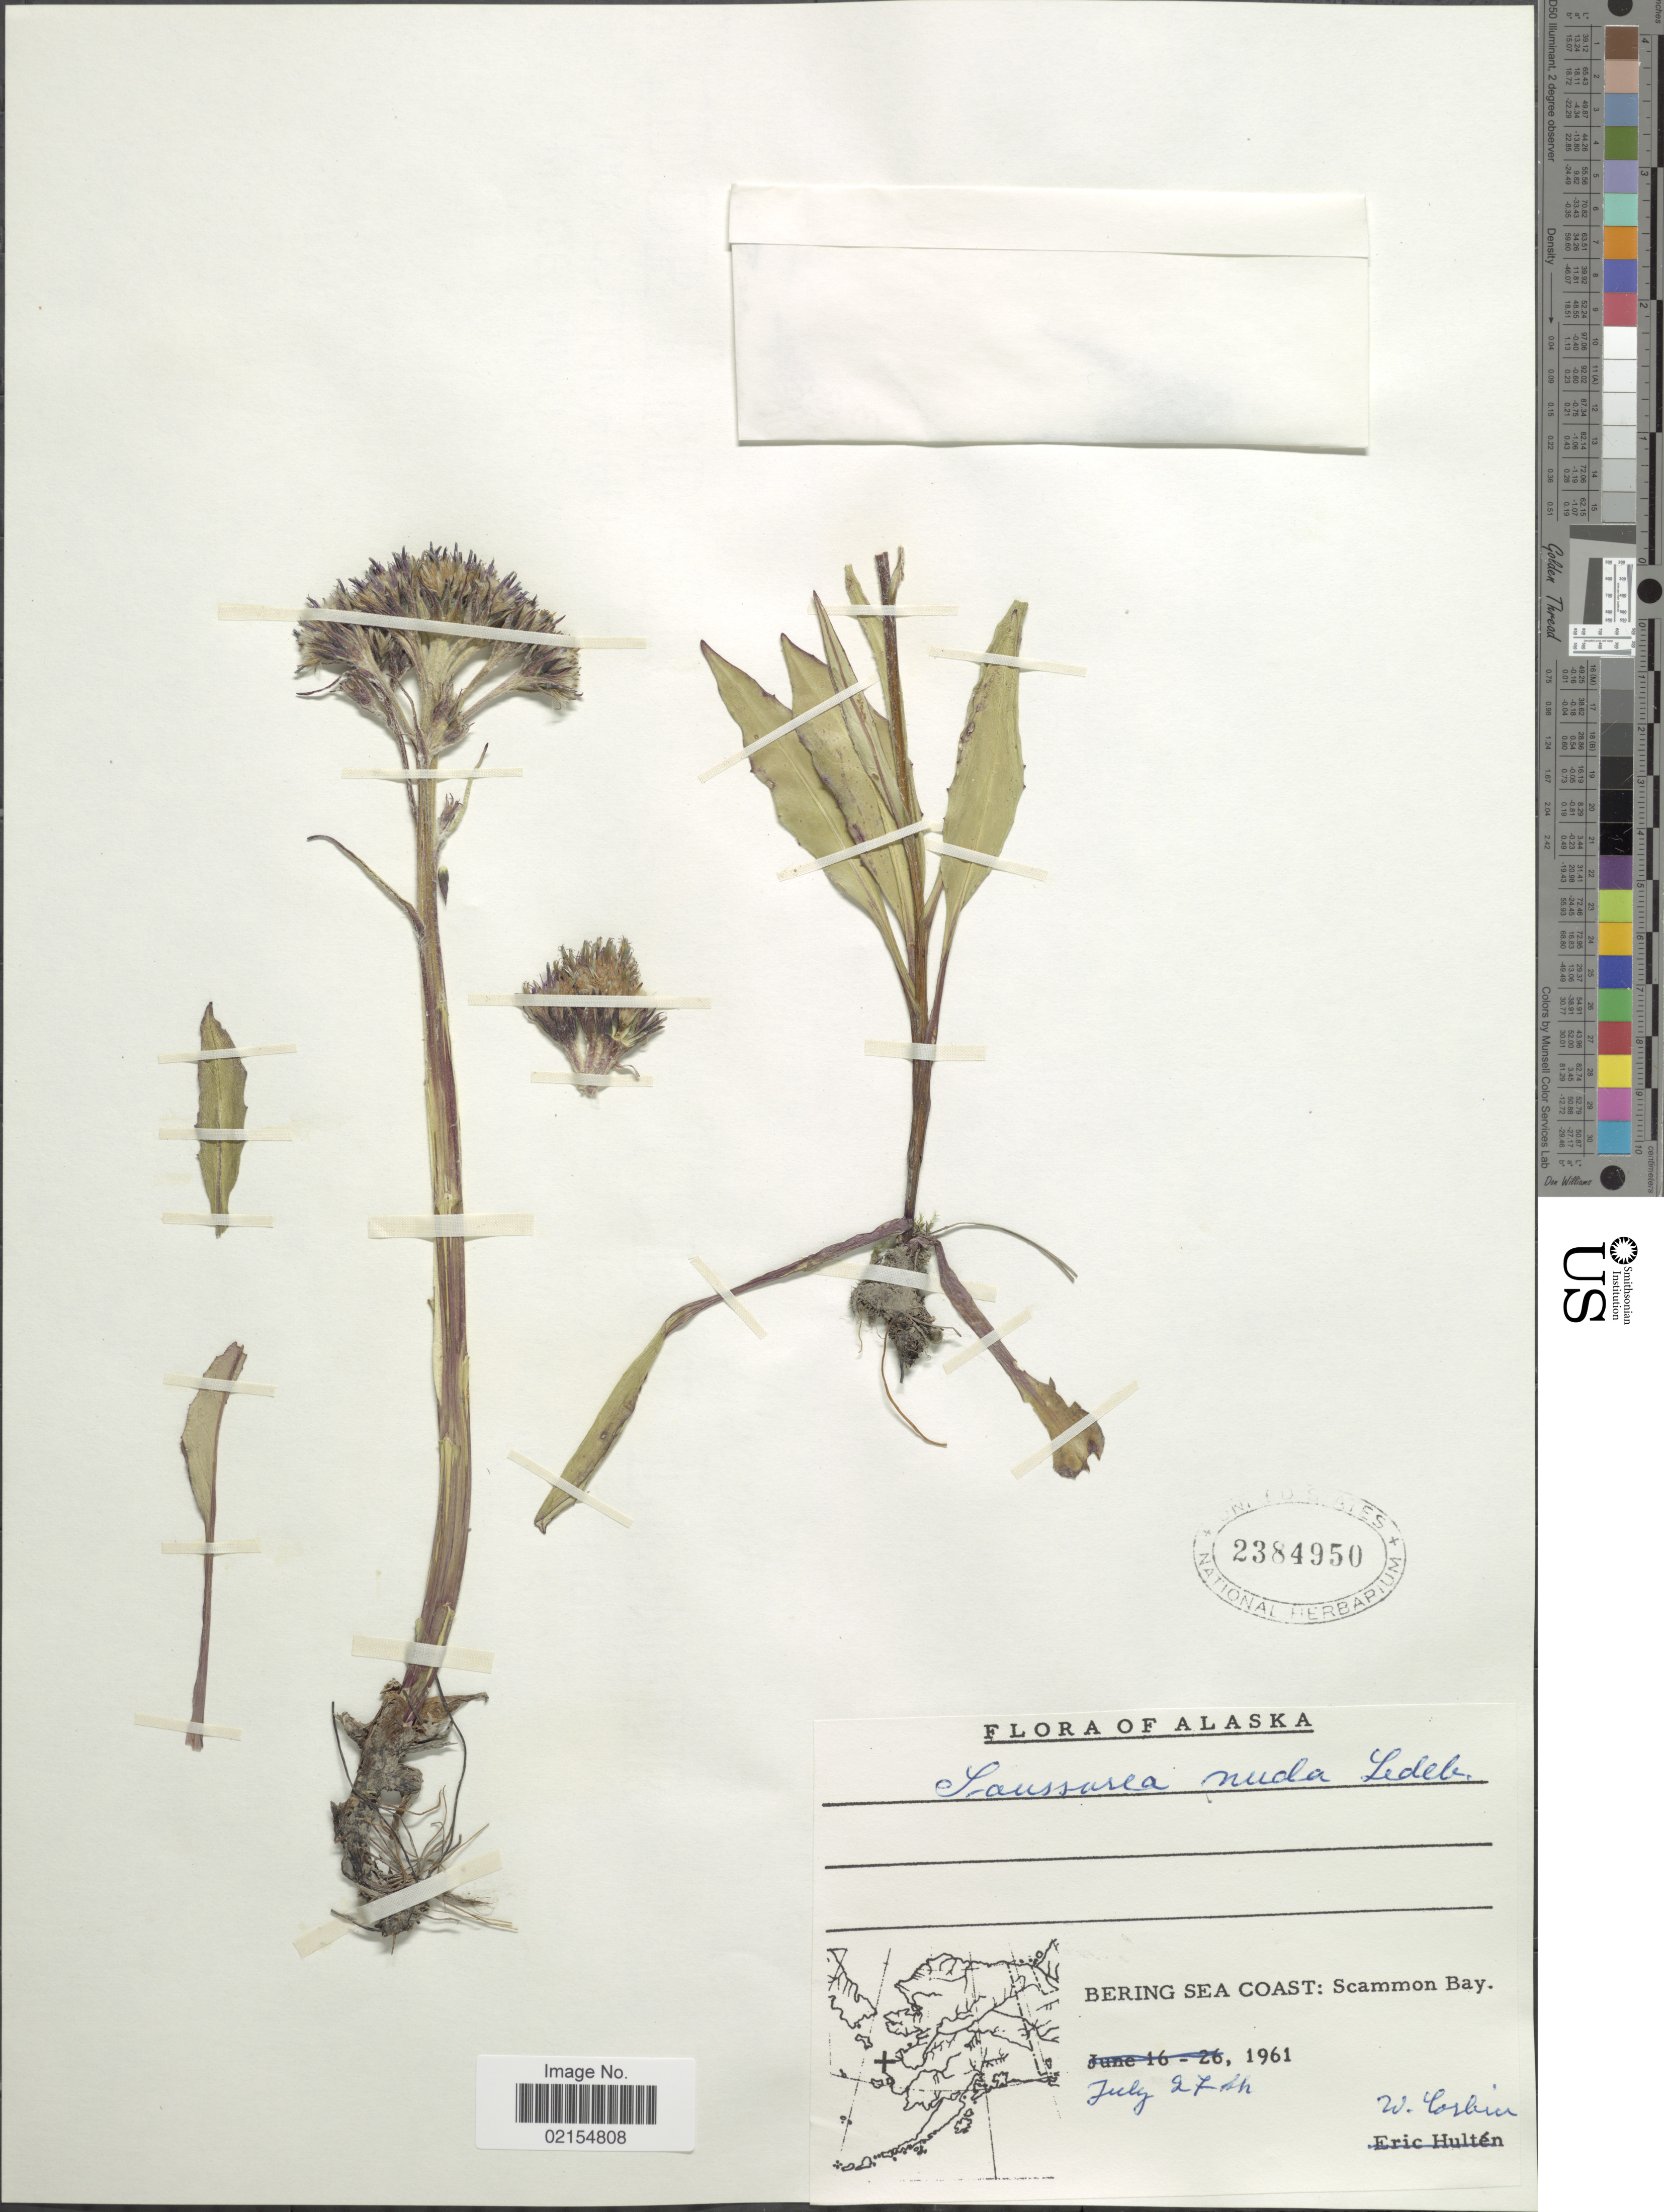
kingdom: Plantae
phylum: Tracheophyta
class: Magnoliopsida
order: Asterales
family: Asteraceae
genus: Saussurea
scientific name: Saussurea nuda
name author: Ledeb.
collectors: W. Corbier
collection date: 1961-07-27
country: United States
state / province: Alaska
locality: Bering Sea Coast, Scammon Bay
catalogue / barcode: US 2384950